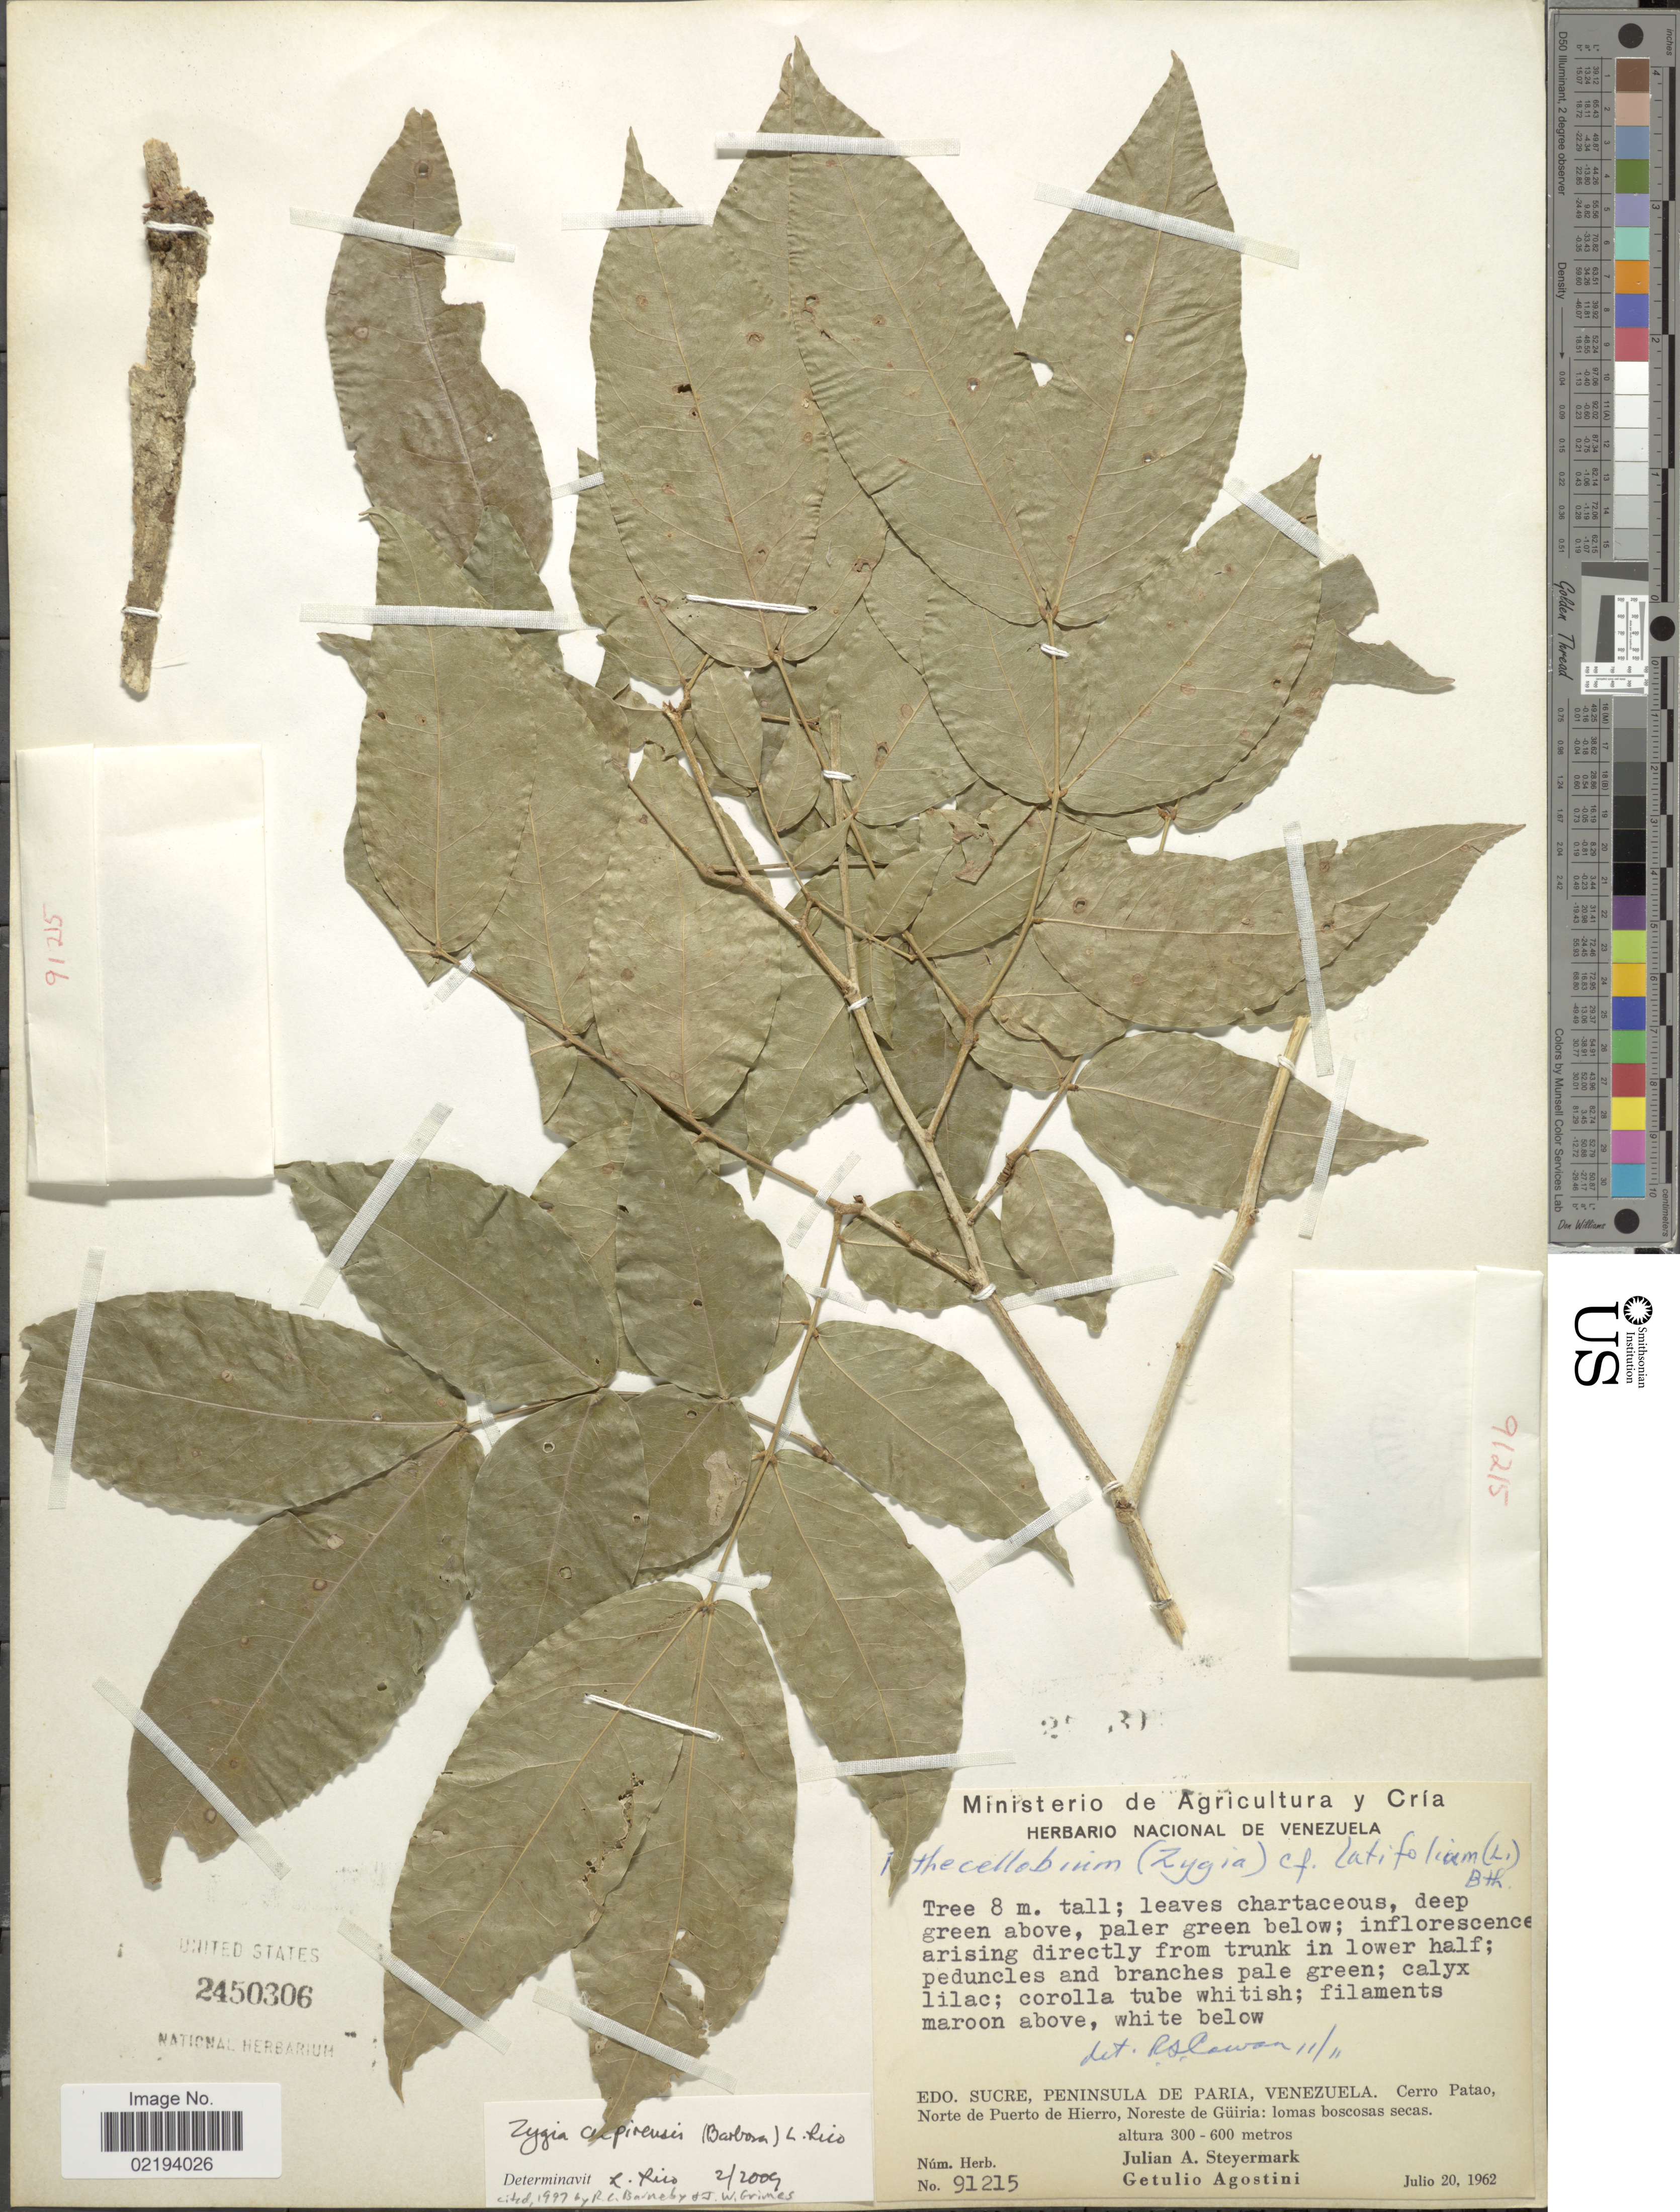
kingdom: Plantae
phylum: Tracheophyta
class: Magnoliopsida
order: Fabales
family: Fabaceae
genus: Zygia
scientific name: Zygia cupirensis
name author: (C. Barbosa) L. Rico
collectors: J. Steyermark & G. Agostini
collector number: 91215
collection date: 1962-06-20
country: Colombia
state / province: Sucre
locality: Peninsula de Paria, Cerro Patao, Norte de Puerto de Hierro, Noretse de Güiria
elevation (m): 300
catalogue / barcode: US 2450306